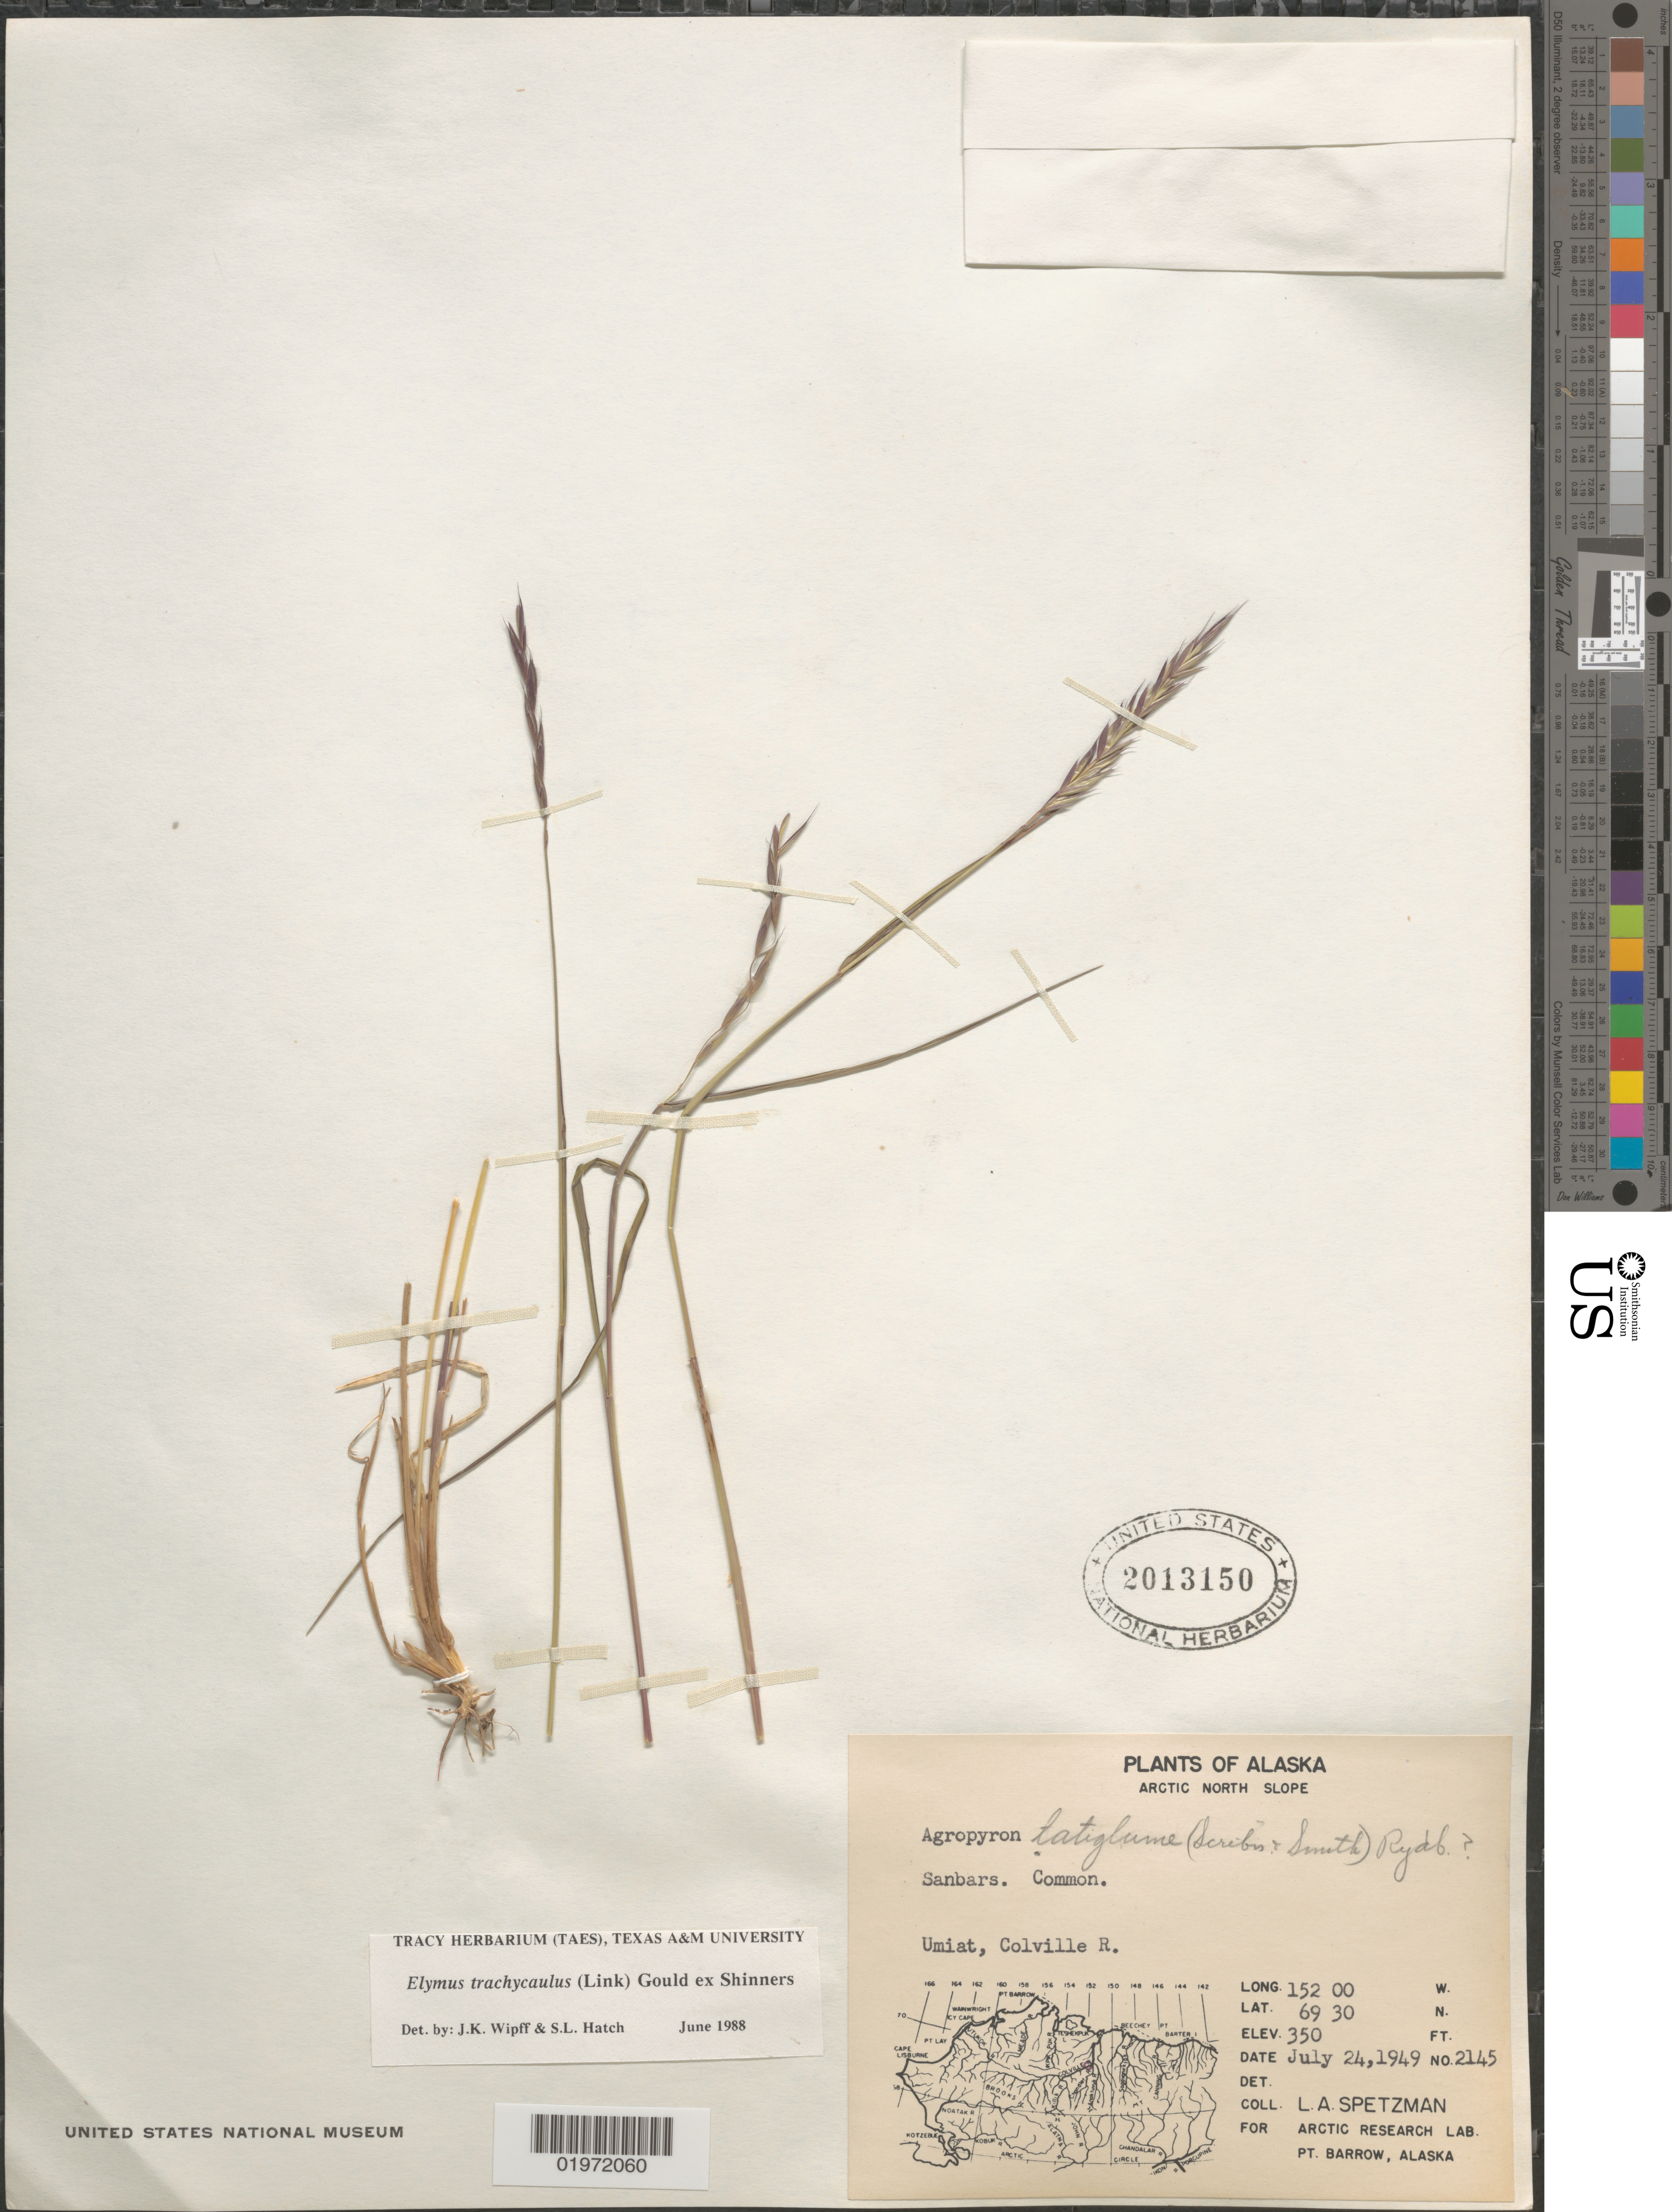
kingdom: Plantae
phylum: Tracheophyta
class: Liliopsida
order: Poales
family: Poaceae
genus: Elymus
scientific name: Elymus trachycaulus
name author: (Link) Gould ex Shinners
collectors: L. Spetzman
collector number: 2145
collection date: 1949-07-24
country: United States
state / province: Alaska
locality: Arctic North Slope. Umiat, Colville R.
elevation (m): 107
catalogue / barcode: US 2013150